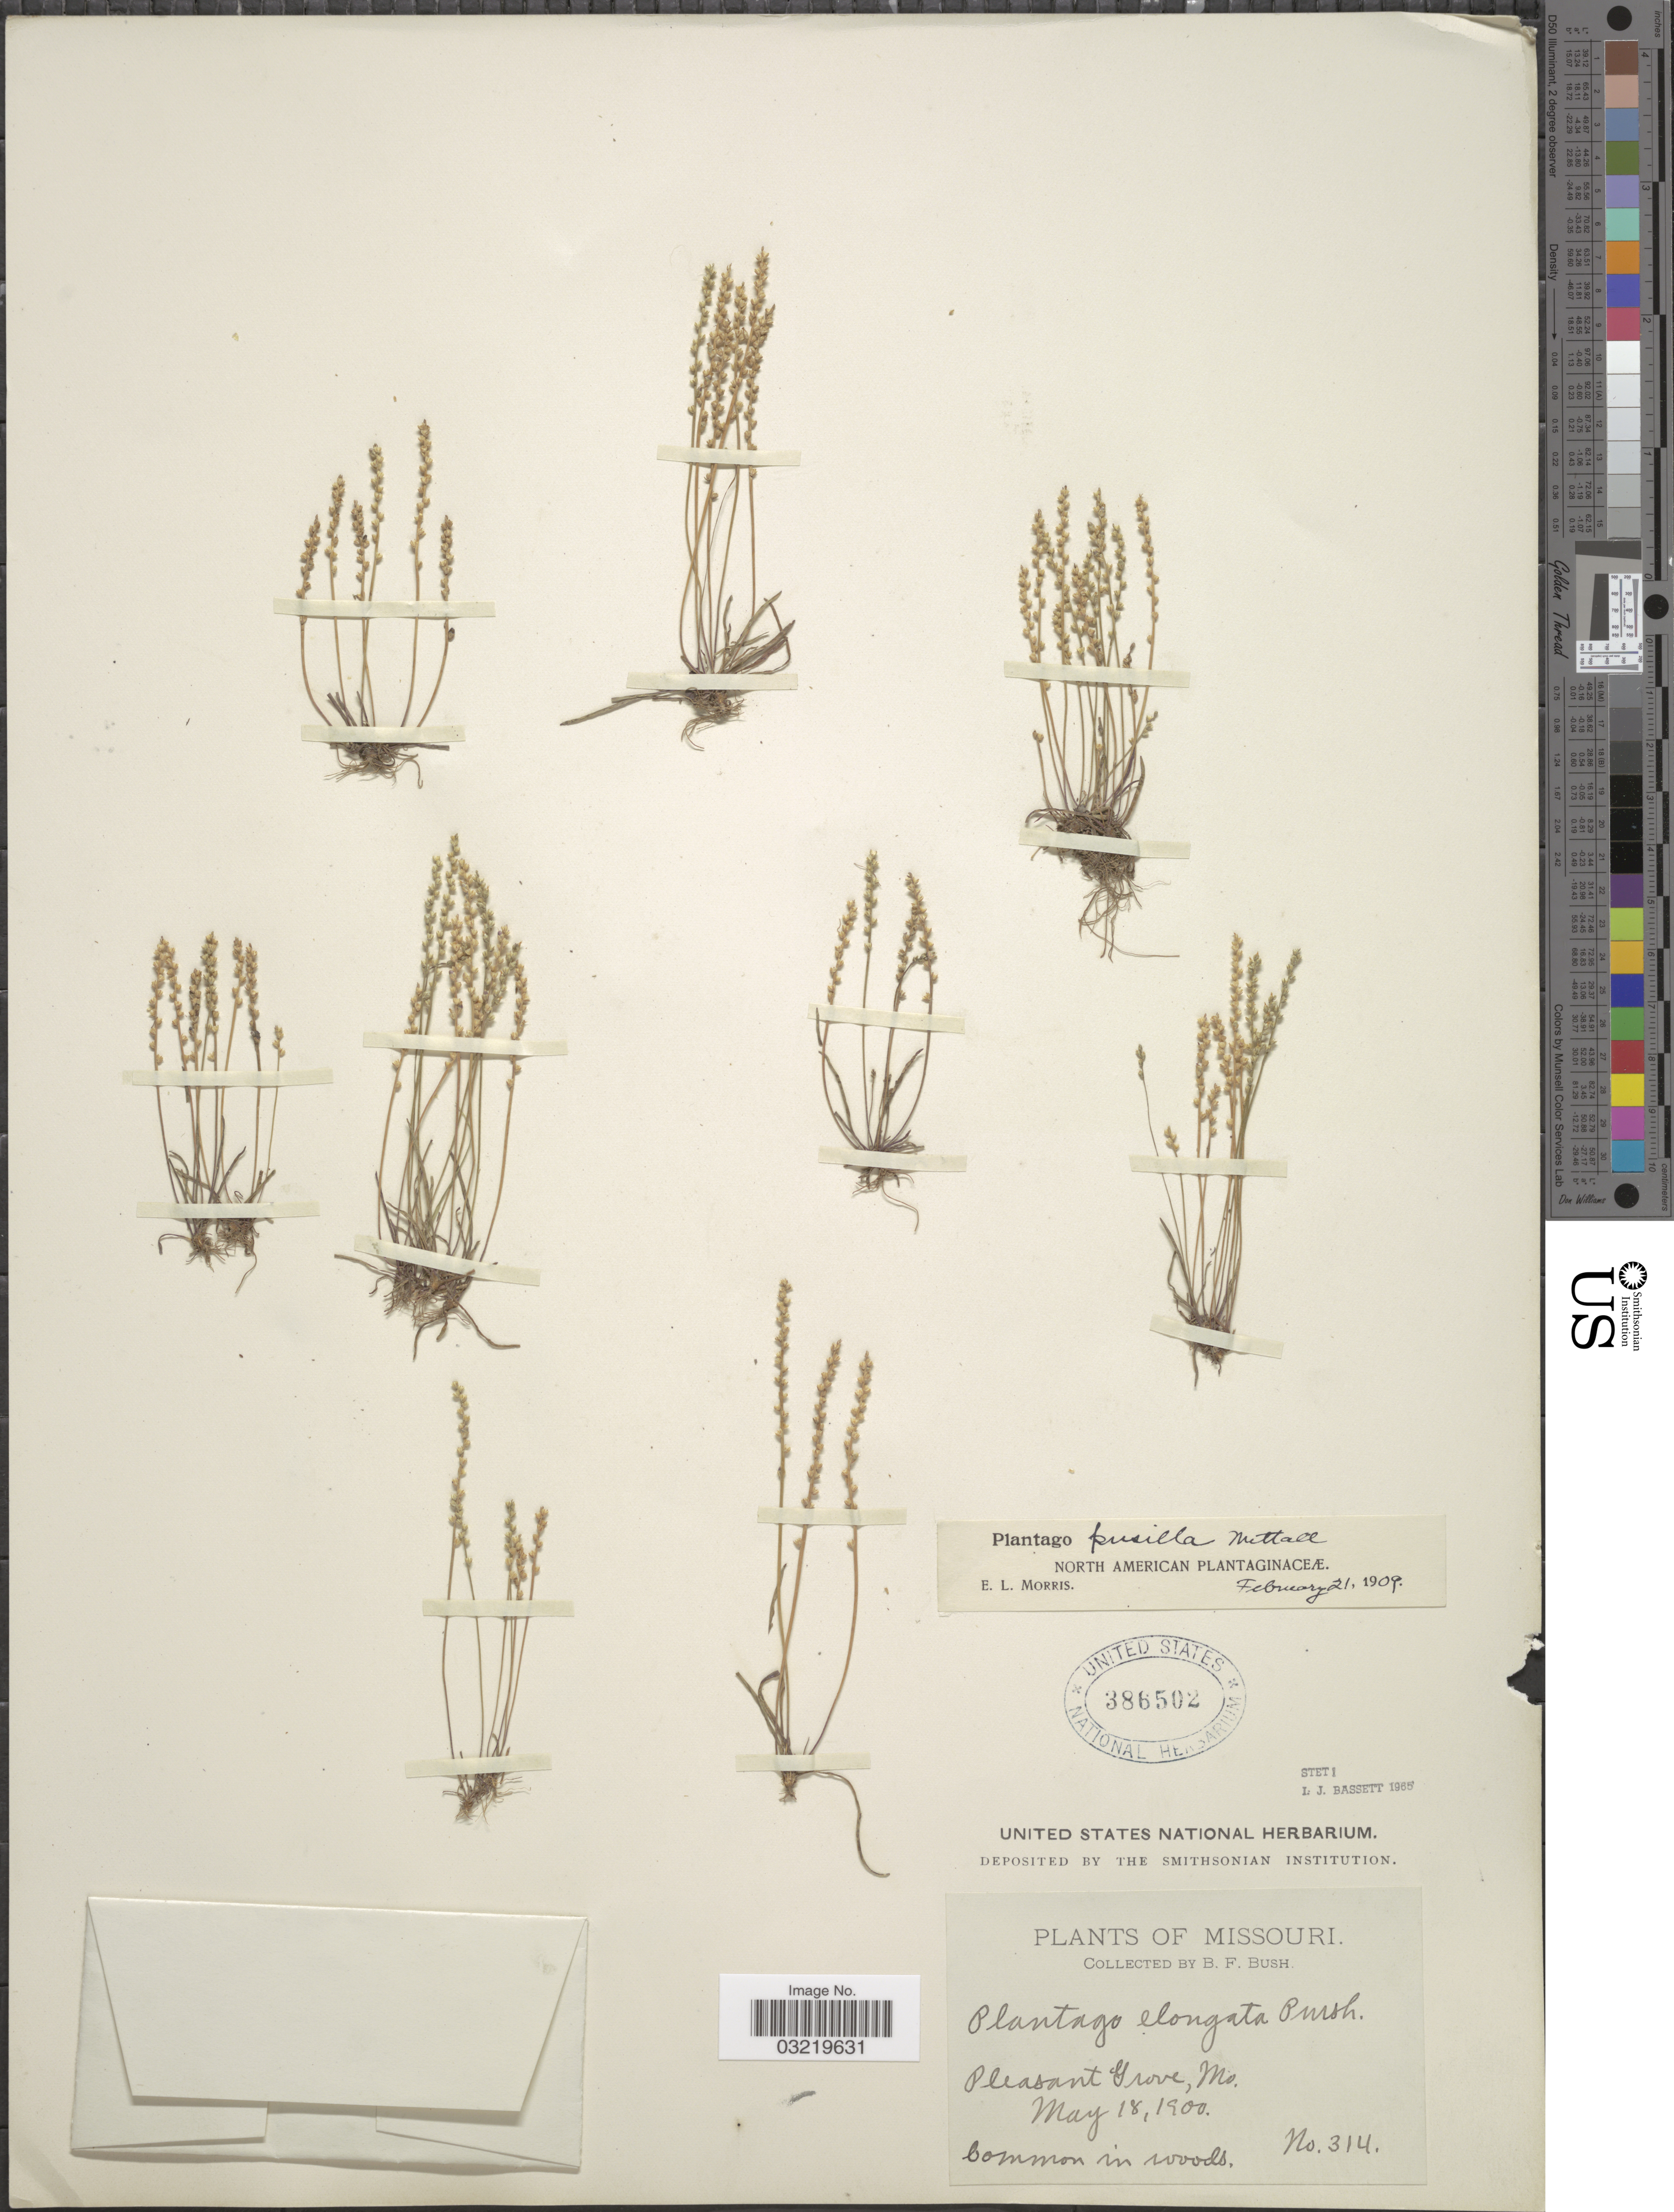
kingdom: Plantae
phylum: Tracheophyta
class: Magnoliopsida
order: Lamiales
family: Plantaginaceae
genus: Plantago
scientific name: Plantago pusilla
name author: Nutt.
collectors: B. F. Bush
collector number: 314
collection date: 1900-05-18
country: United States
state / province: Missouri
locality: Pleasant Grove.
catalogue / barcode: US 386502